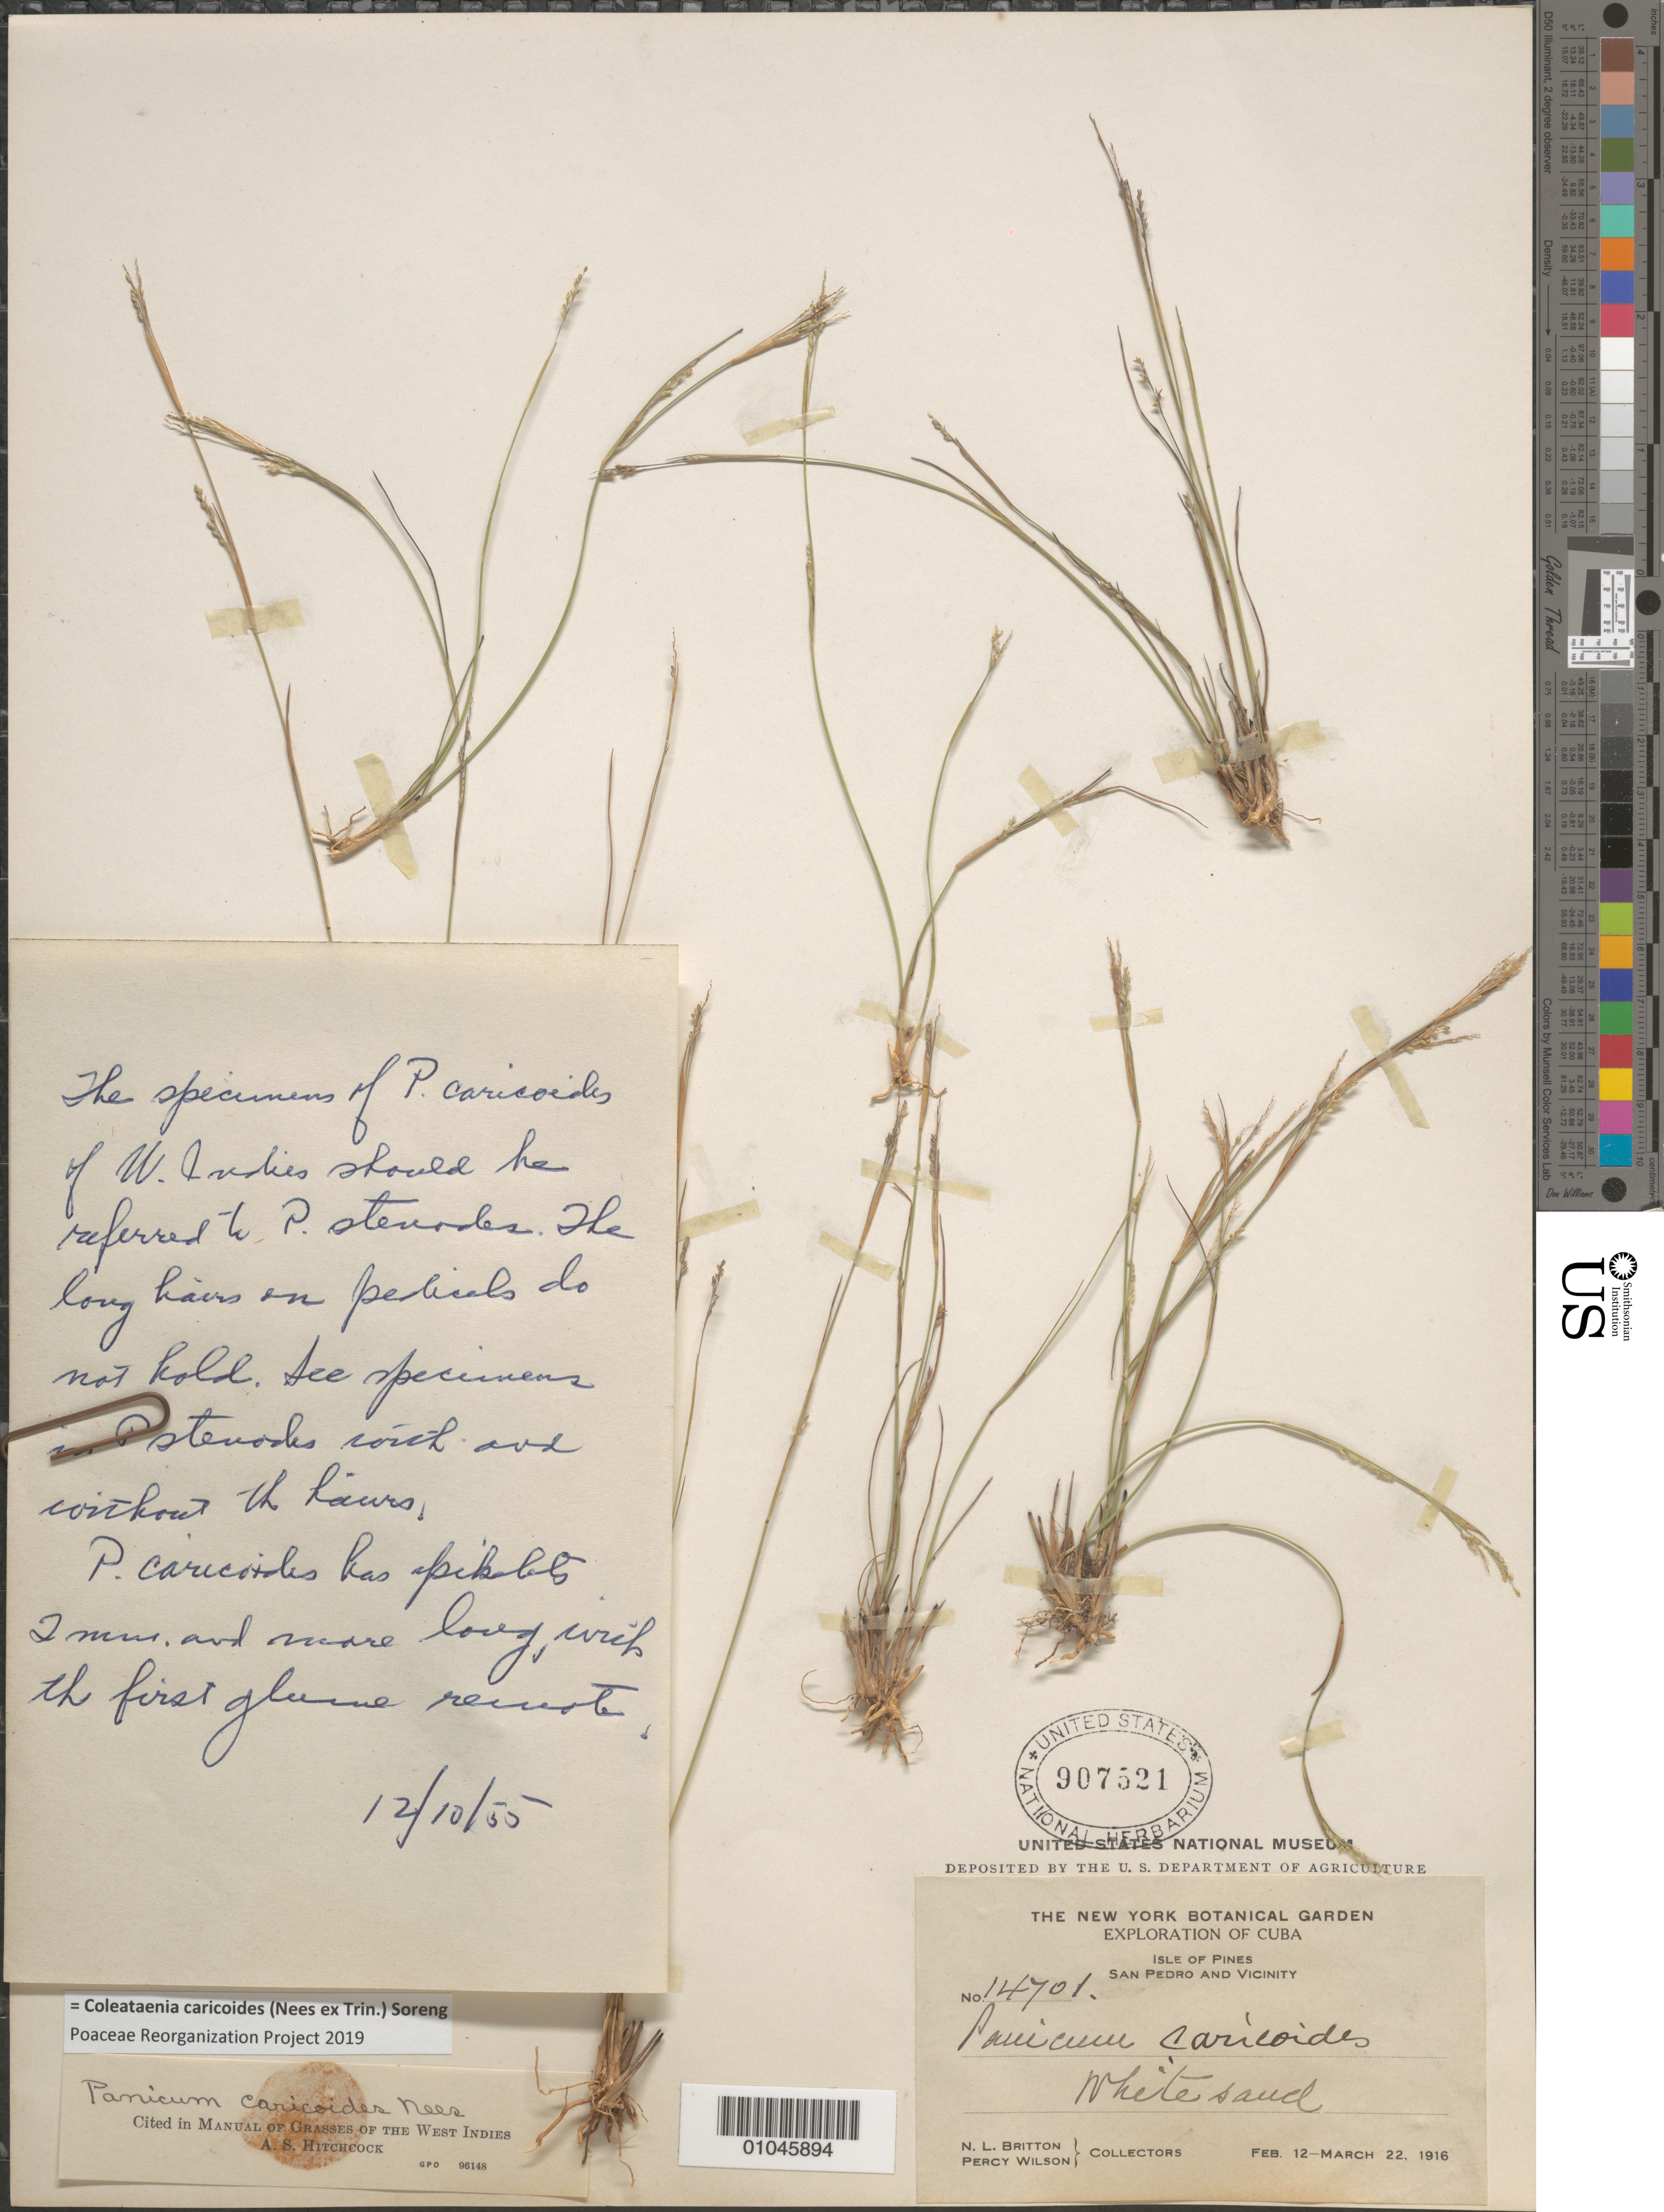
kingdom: Plantae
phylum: Tracheophyta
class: Liliopsida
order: Poales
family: Poaceae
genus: Panicum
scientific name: Panicum caricoides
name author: Nees ex Trin.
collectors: N. Britton & P. Wilson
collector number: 14701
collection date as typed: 12 Feb 1916 to 22 Mar 1916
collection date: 1916-02-12/1916-03-22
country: Cuba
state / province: Isla de la Juventud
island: Isla de la Juventud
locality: [Isle of Pines] San Pedro and vicinity White sand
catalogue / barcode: US 907521